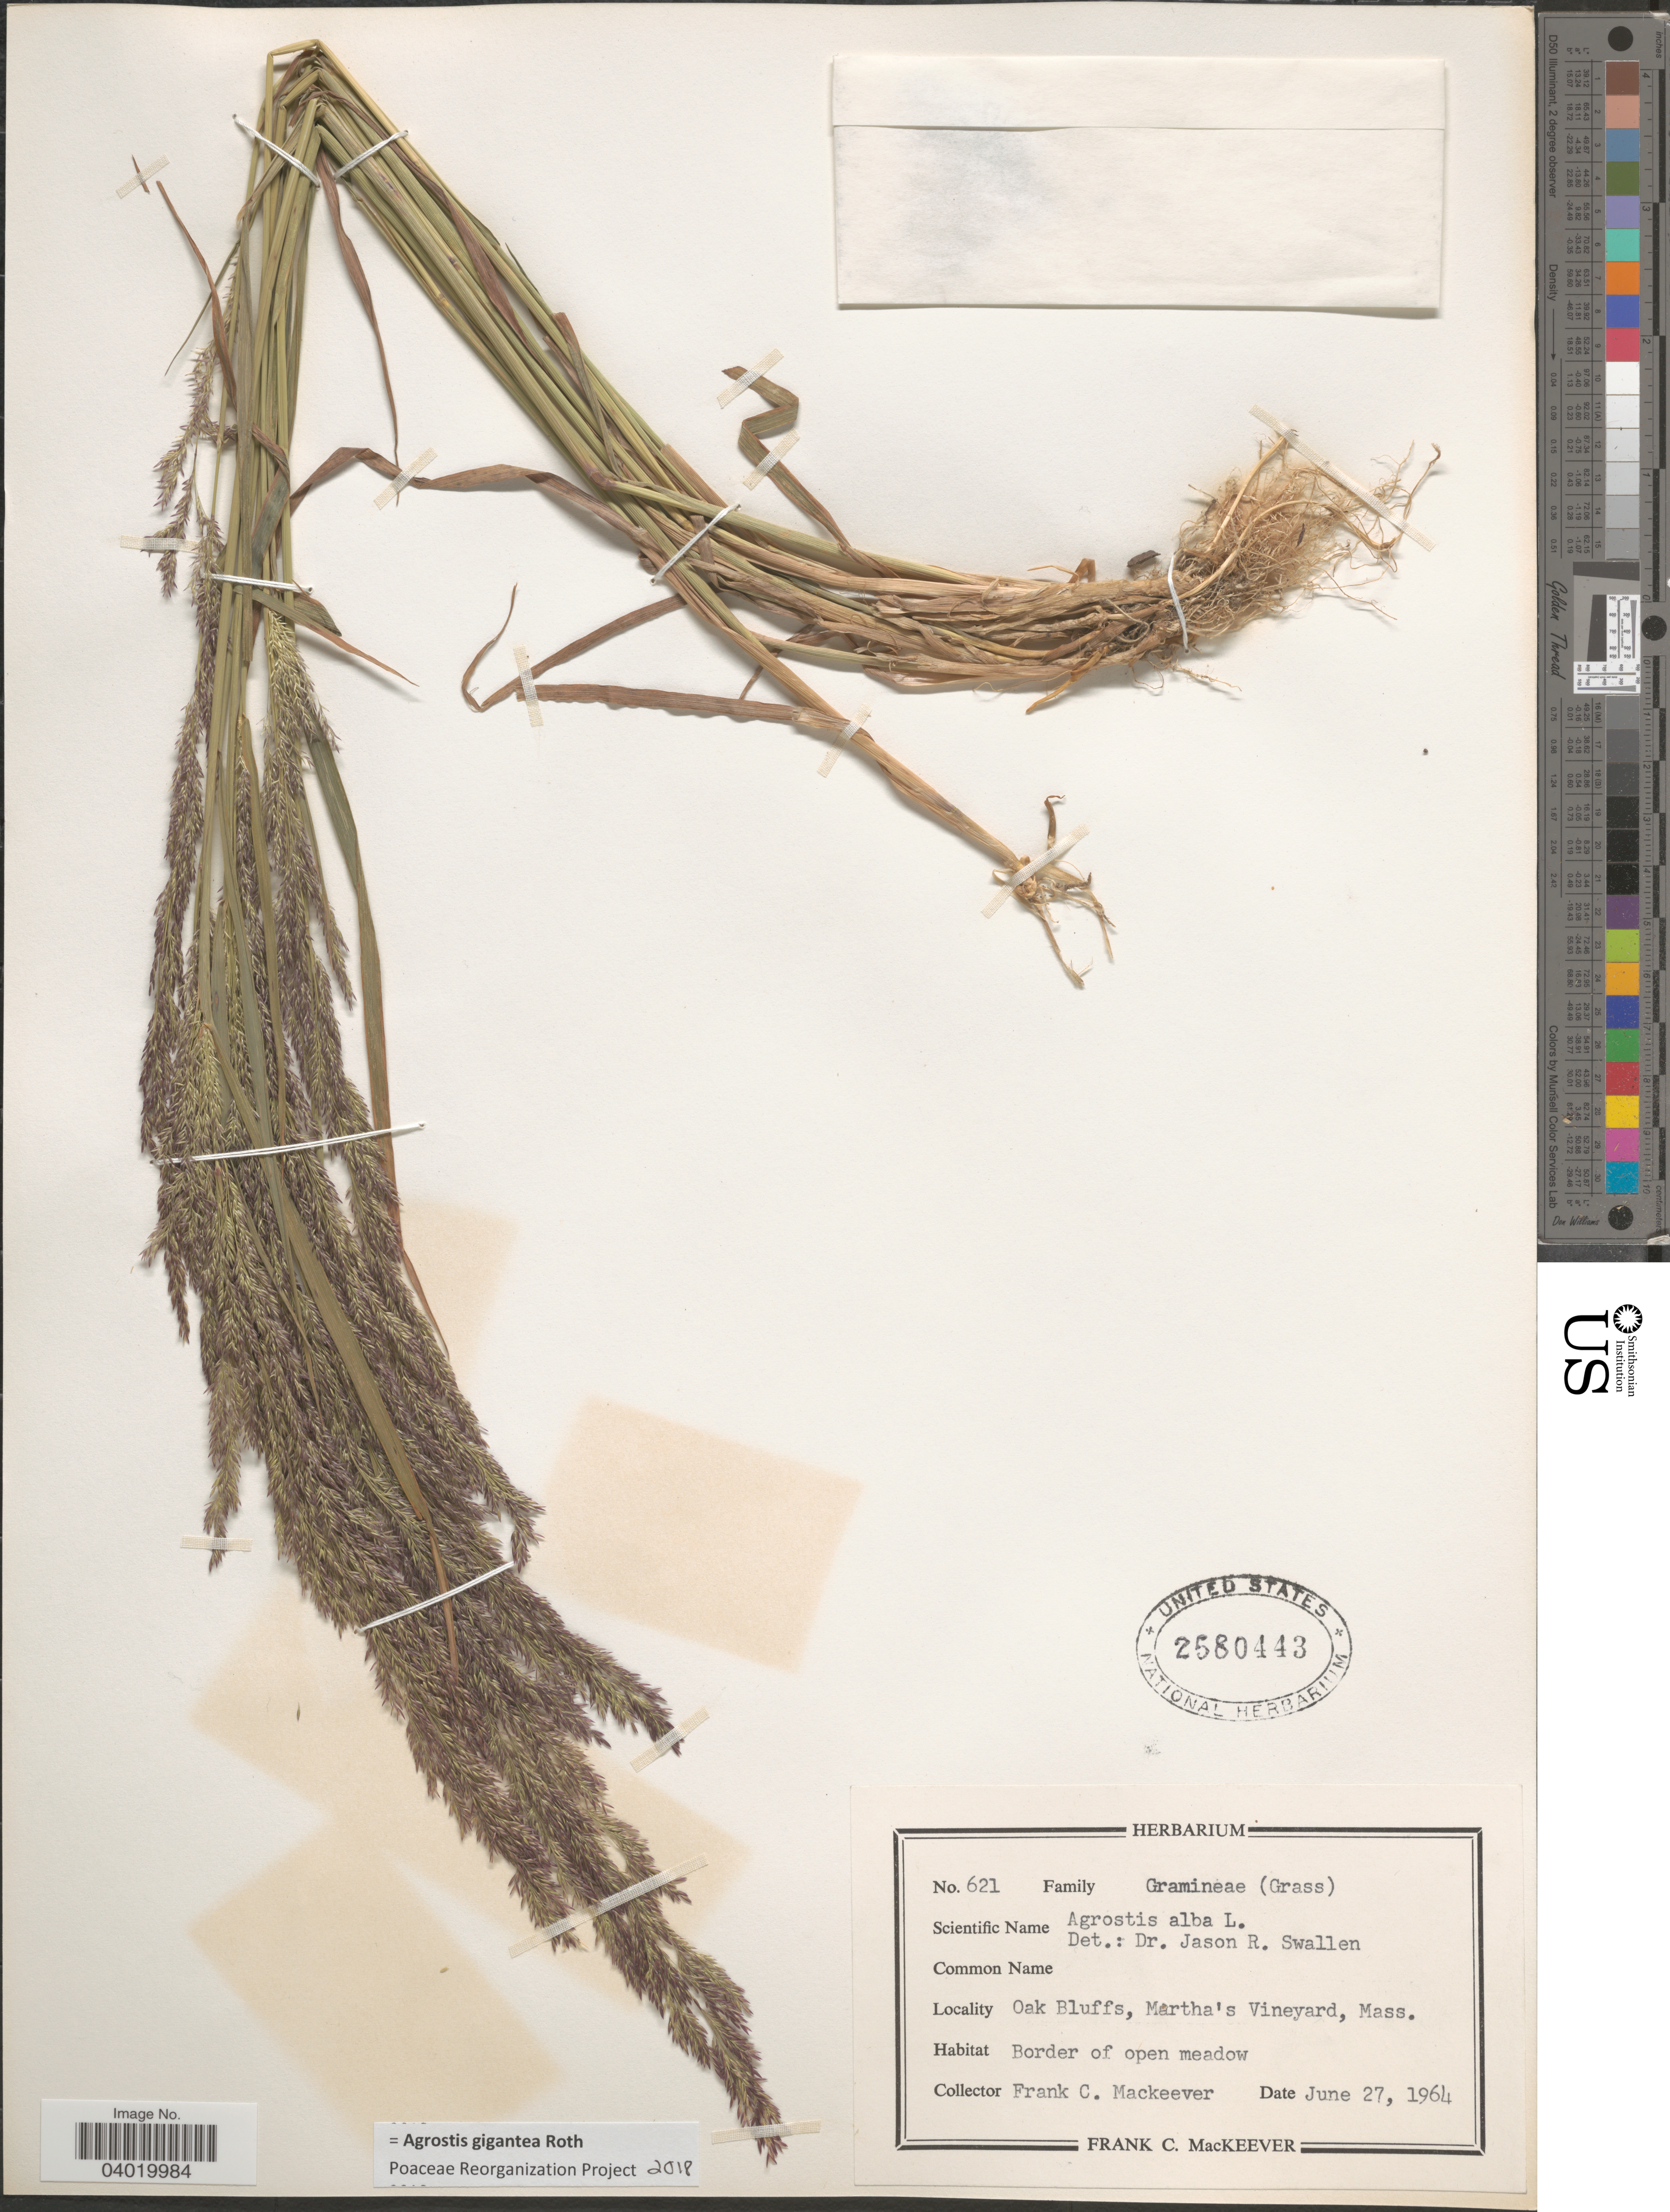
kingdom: Plantae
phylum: Tracheophyta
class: Liliopsida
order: Poales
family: Poaceae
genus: Agrostis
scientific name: Agrostis gigantea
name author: Roth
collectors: F. C. MacKeever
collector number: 621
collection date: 1964-06-27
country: United States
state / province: Massachusetts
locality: Oak Bluffs, Martha's Vineyard. Border of open meadow.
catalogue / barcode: US 2580443